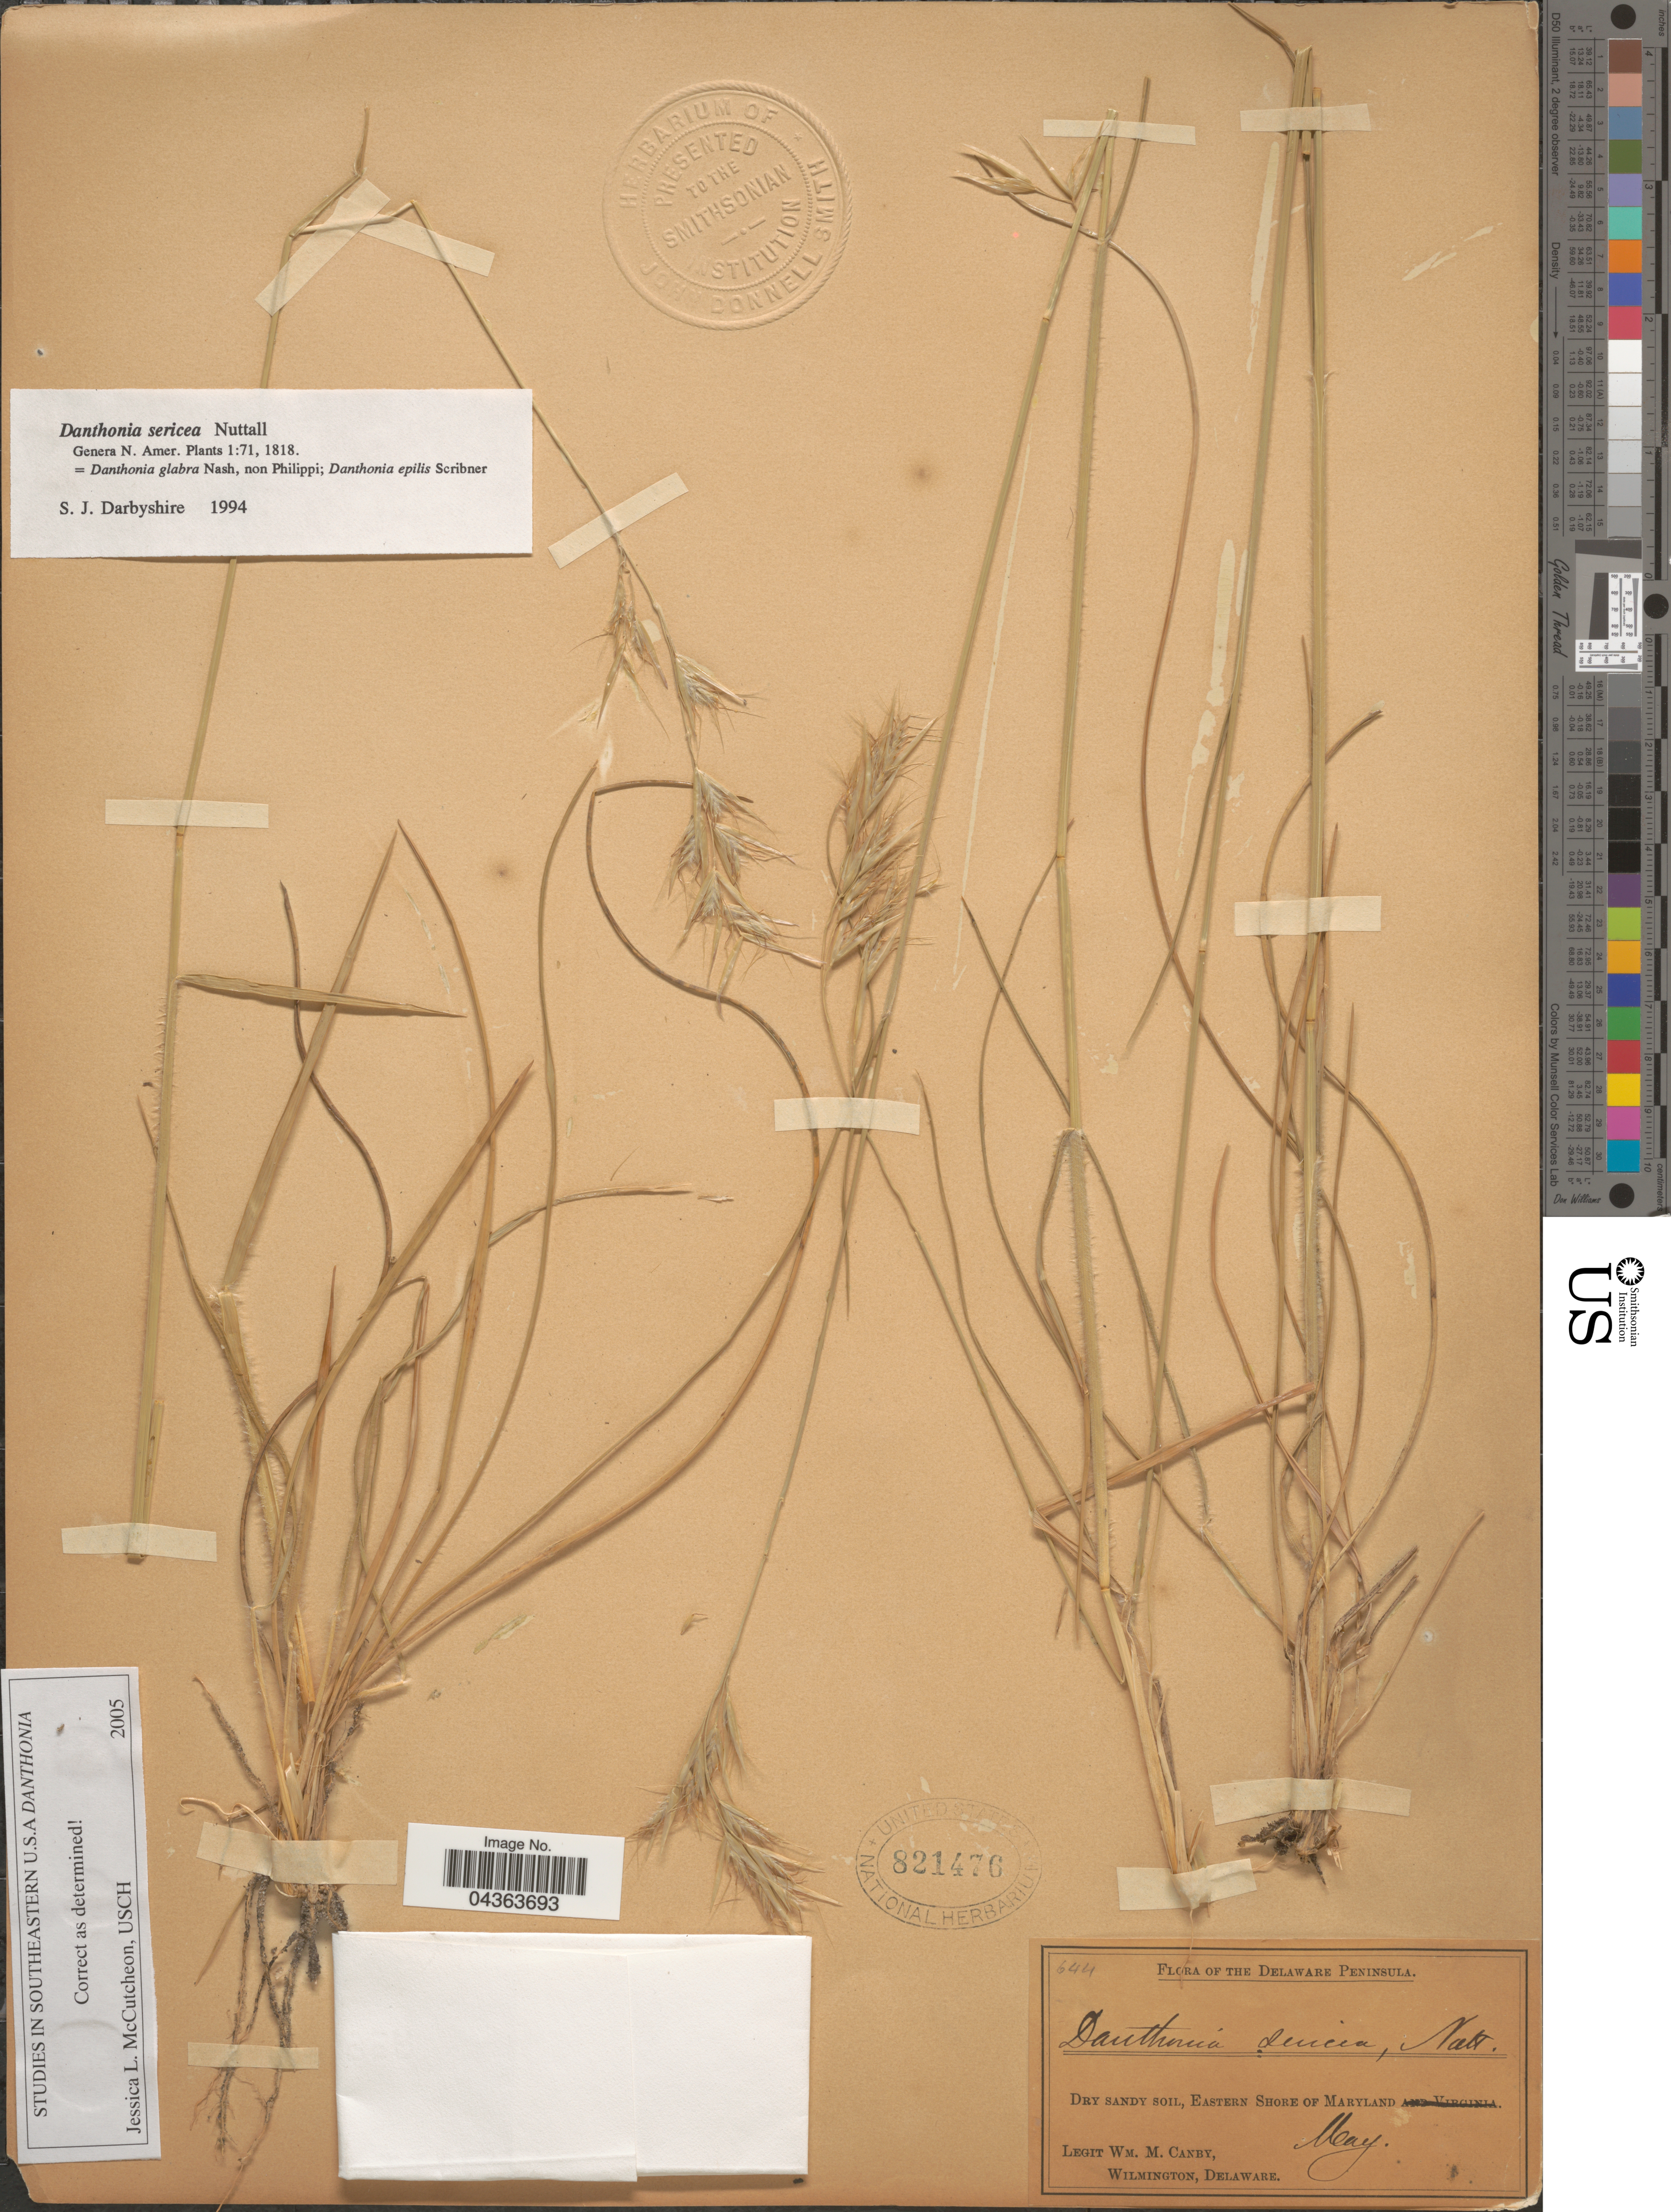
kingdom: Plantae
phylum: Tracheophyta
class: Liliopsida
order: Poales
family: Poaceae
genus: Danthonia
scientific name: Danthonia sericea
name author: Nutt.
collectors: W. Canby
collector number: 644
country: United States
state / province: Maryland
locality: Delaware Peninsula. Dry sandy soil, Eastern Shore of Maryland.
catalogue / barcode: US 821476